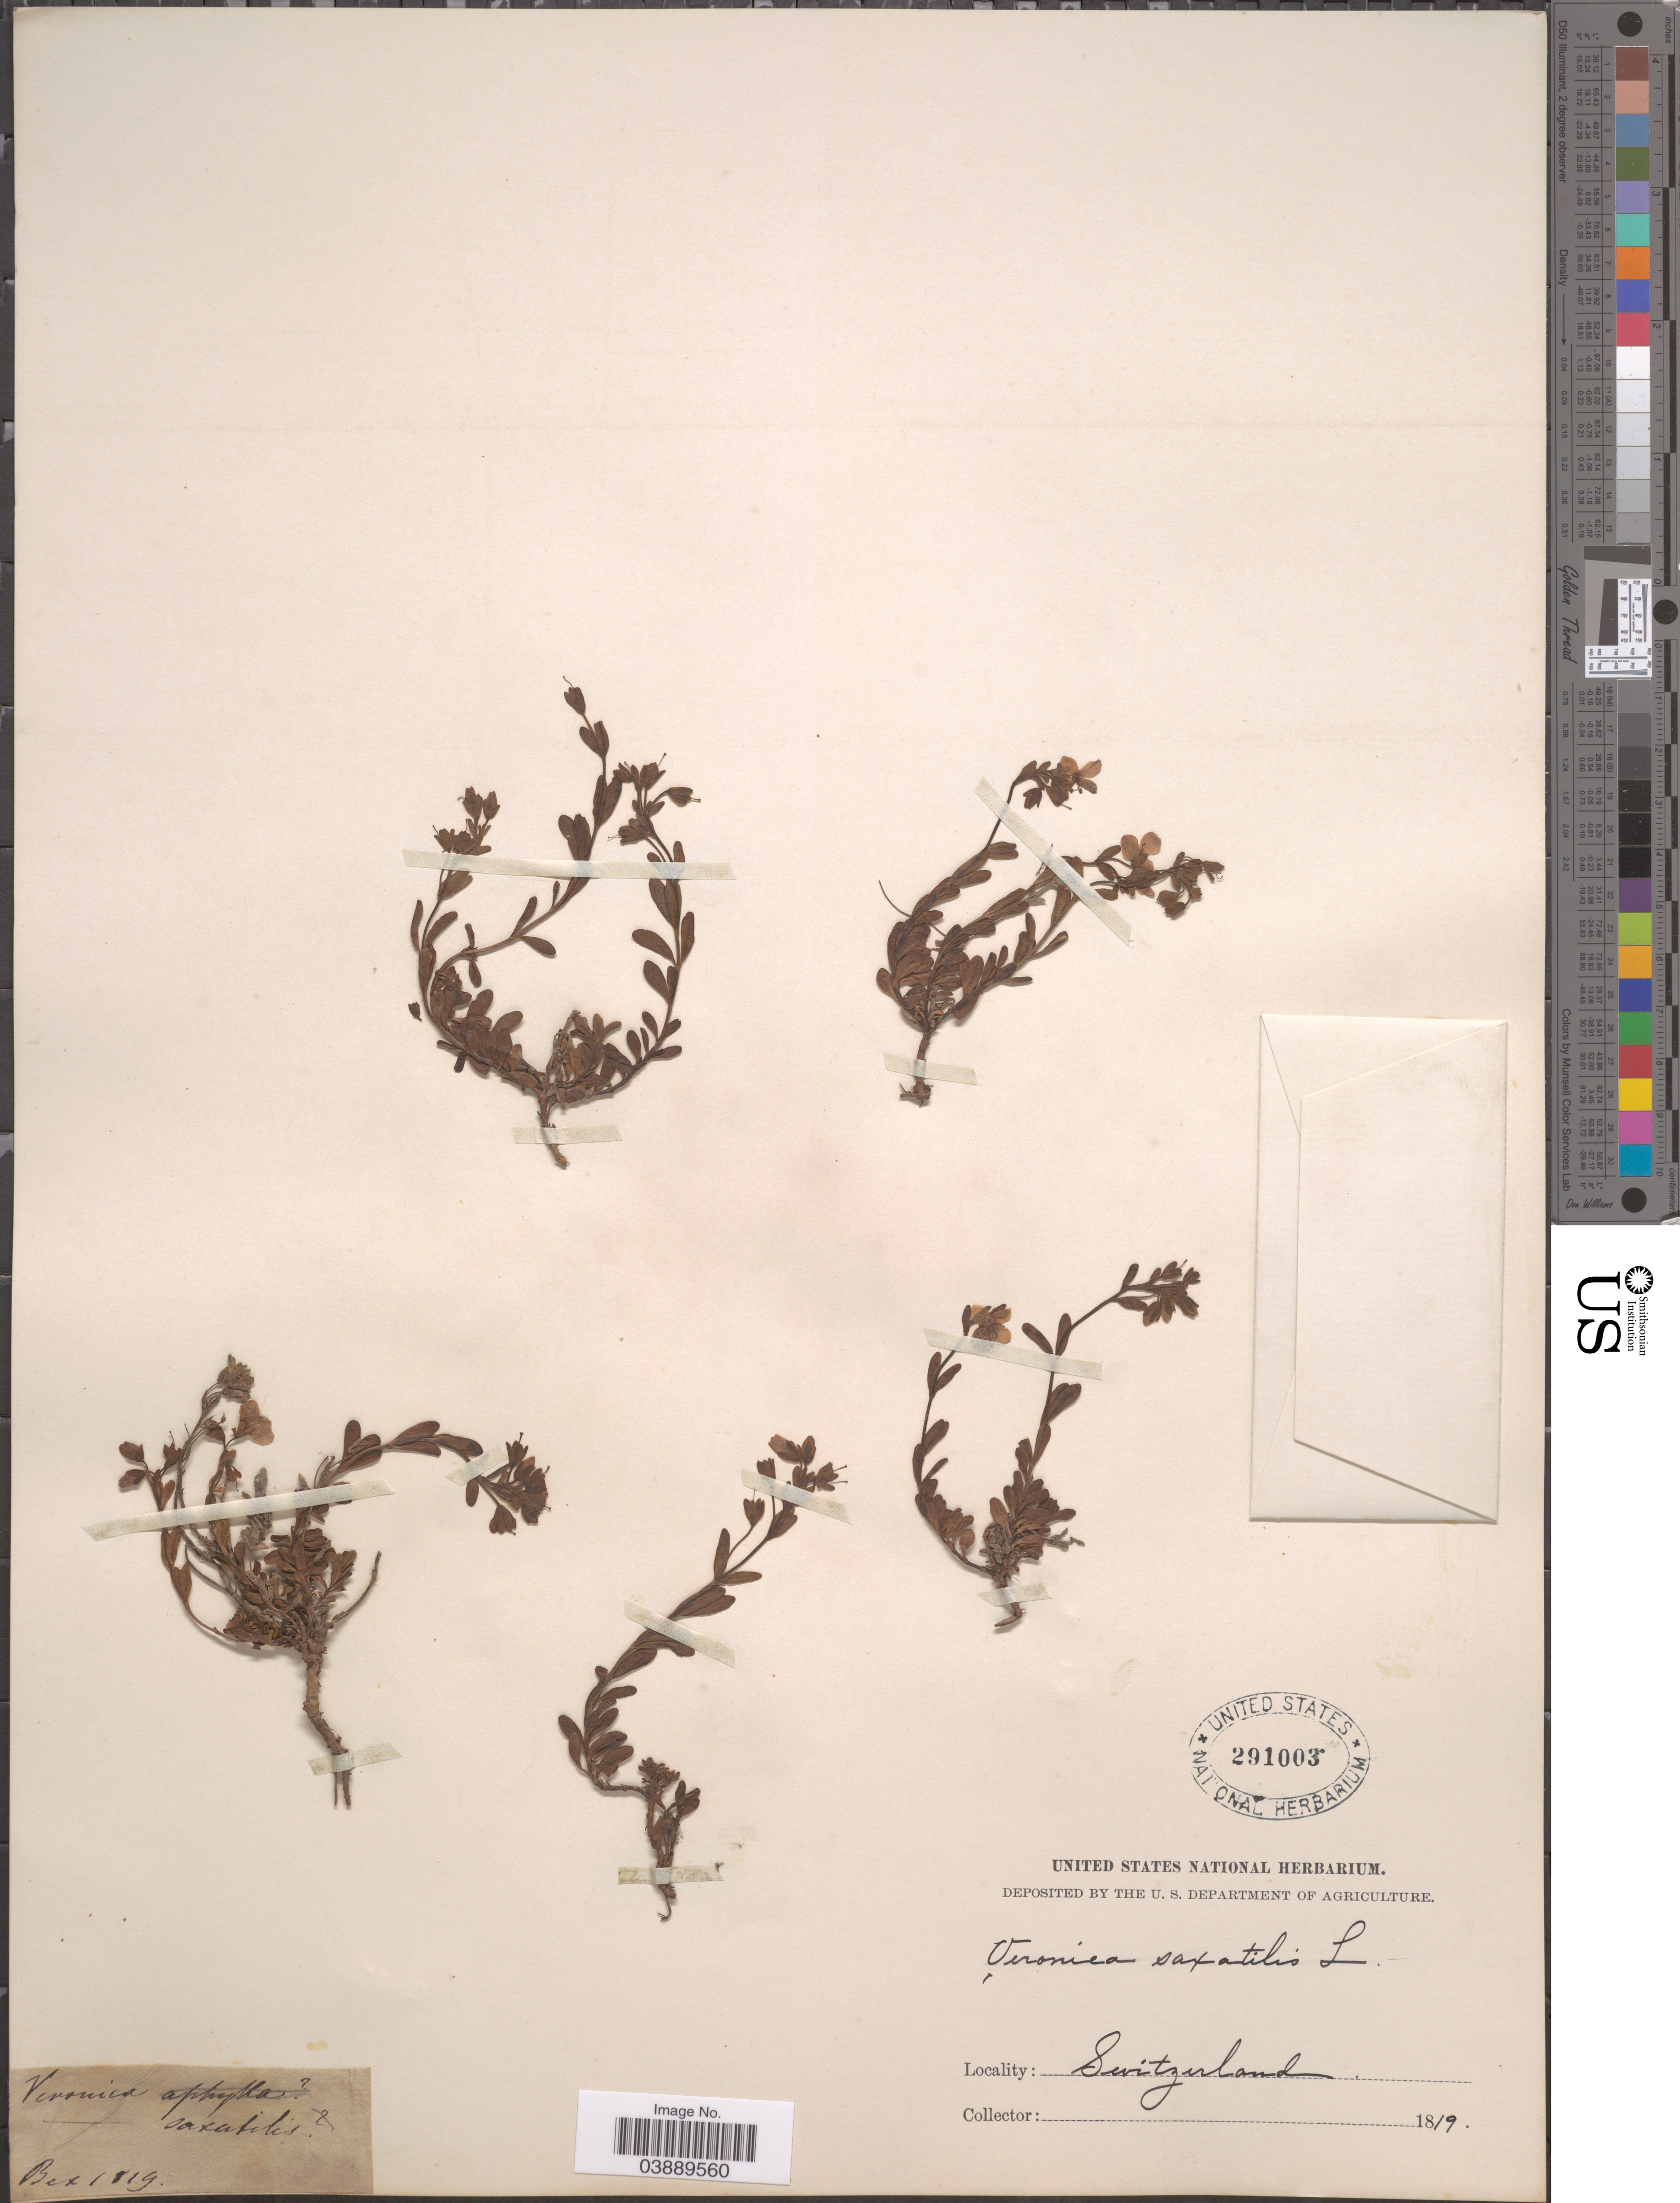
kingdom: Plantae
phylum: Tracheophyta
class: Magnoliopsida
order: Lamiales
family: Plantaginaceae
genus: Veronica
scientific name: Veronica saxatilis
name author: Scop.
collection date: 1819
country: Switzerland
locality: Bex.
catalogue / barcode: US 291003